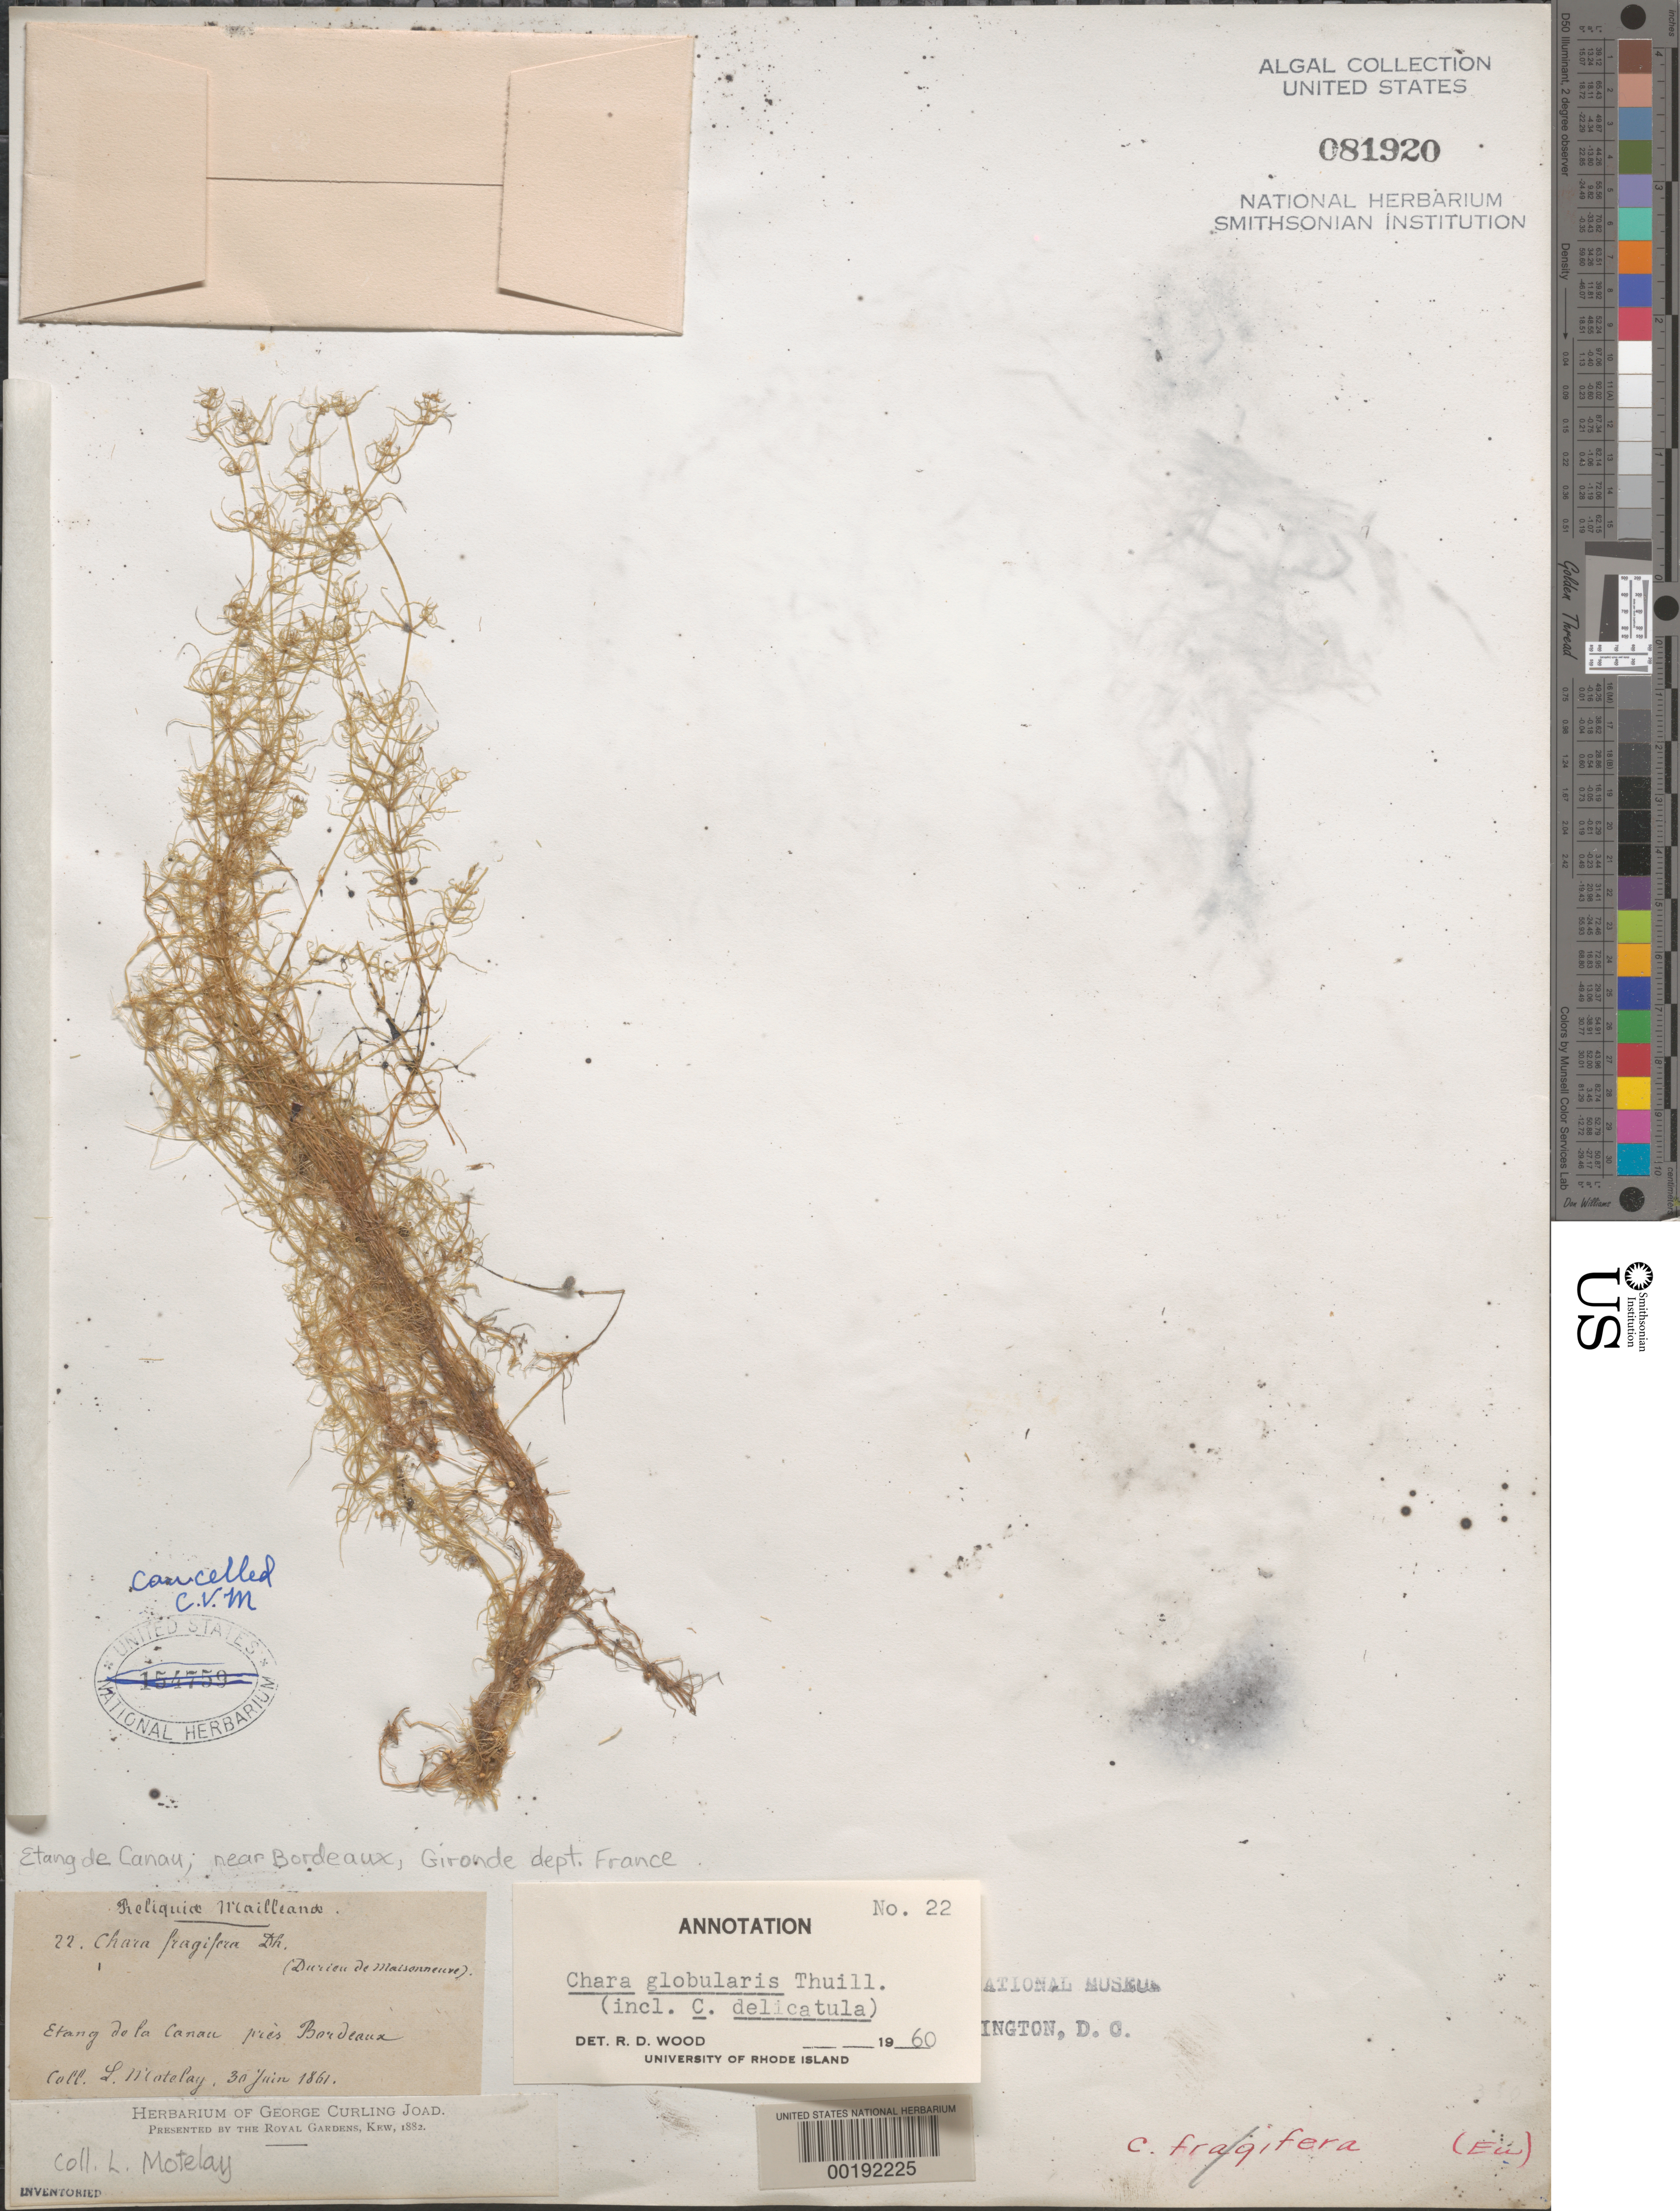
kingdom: Plantae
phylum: Charophyta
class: Charophyceae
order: Charales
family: Characeae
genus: Chara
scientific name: Chara globularis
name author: Thuiller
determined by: Wood, R. D.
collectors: L. Motelay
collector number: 22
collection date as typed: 30 Jun 1861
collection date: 1861-06-30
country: France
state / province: Nouvelle-Aquitaine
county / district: Gironde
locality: Etang de Canau, near Bordeaux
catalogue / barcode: US 81920